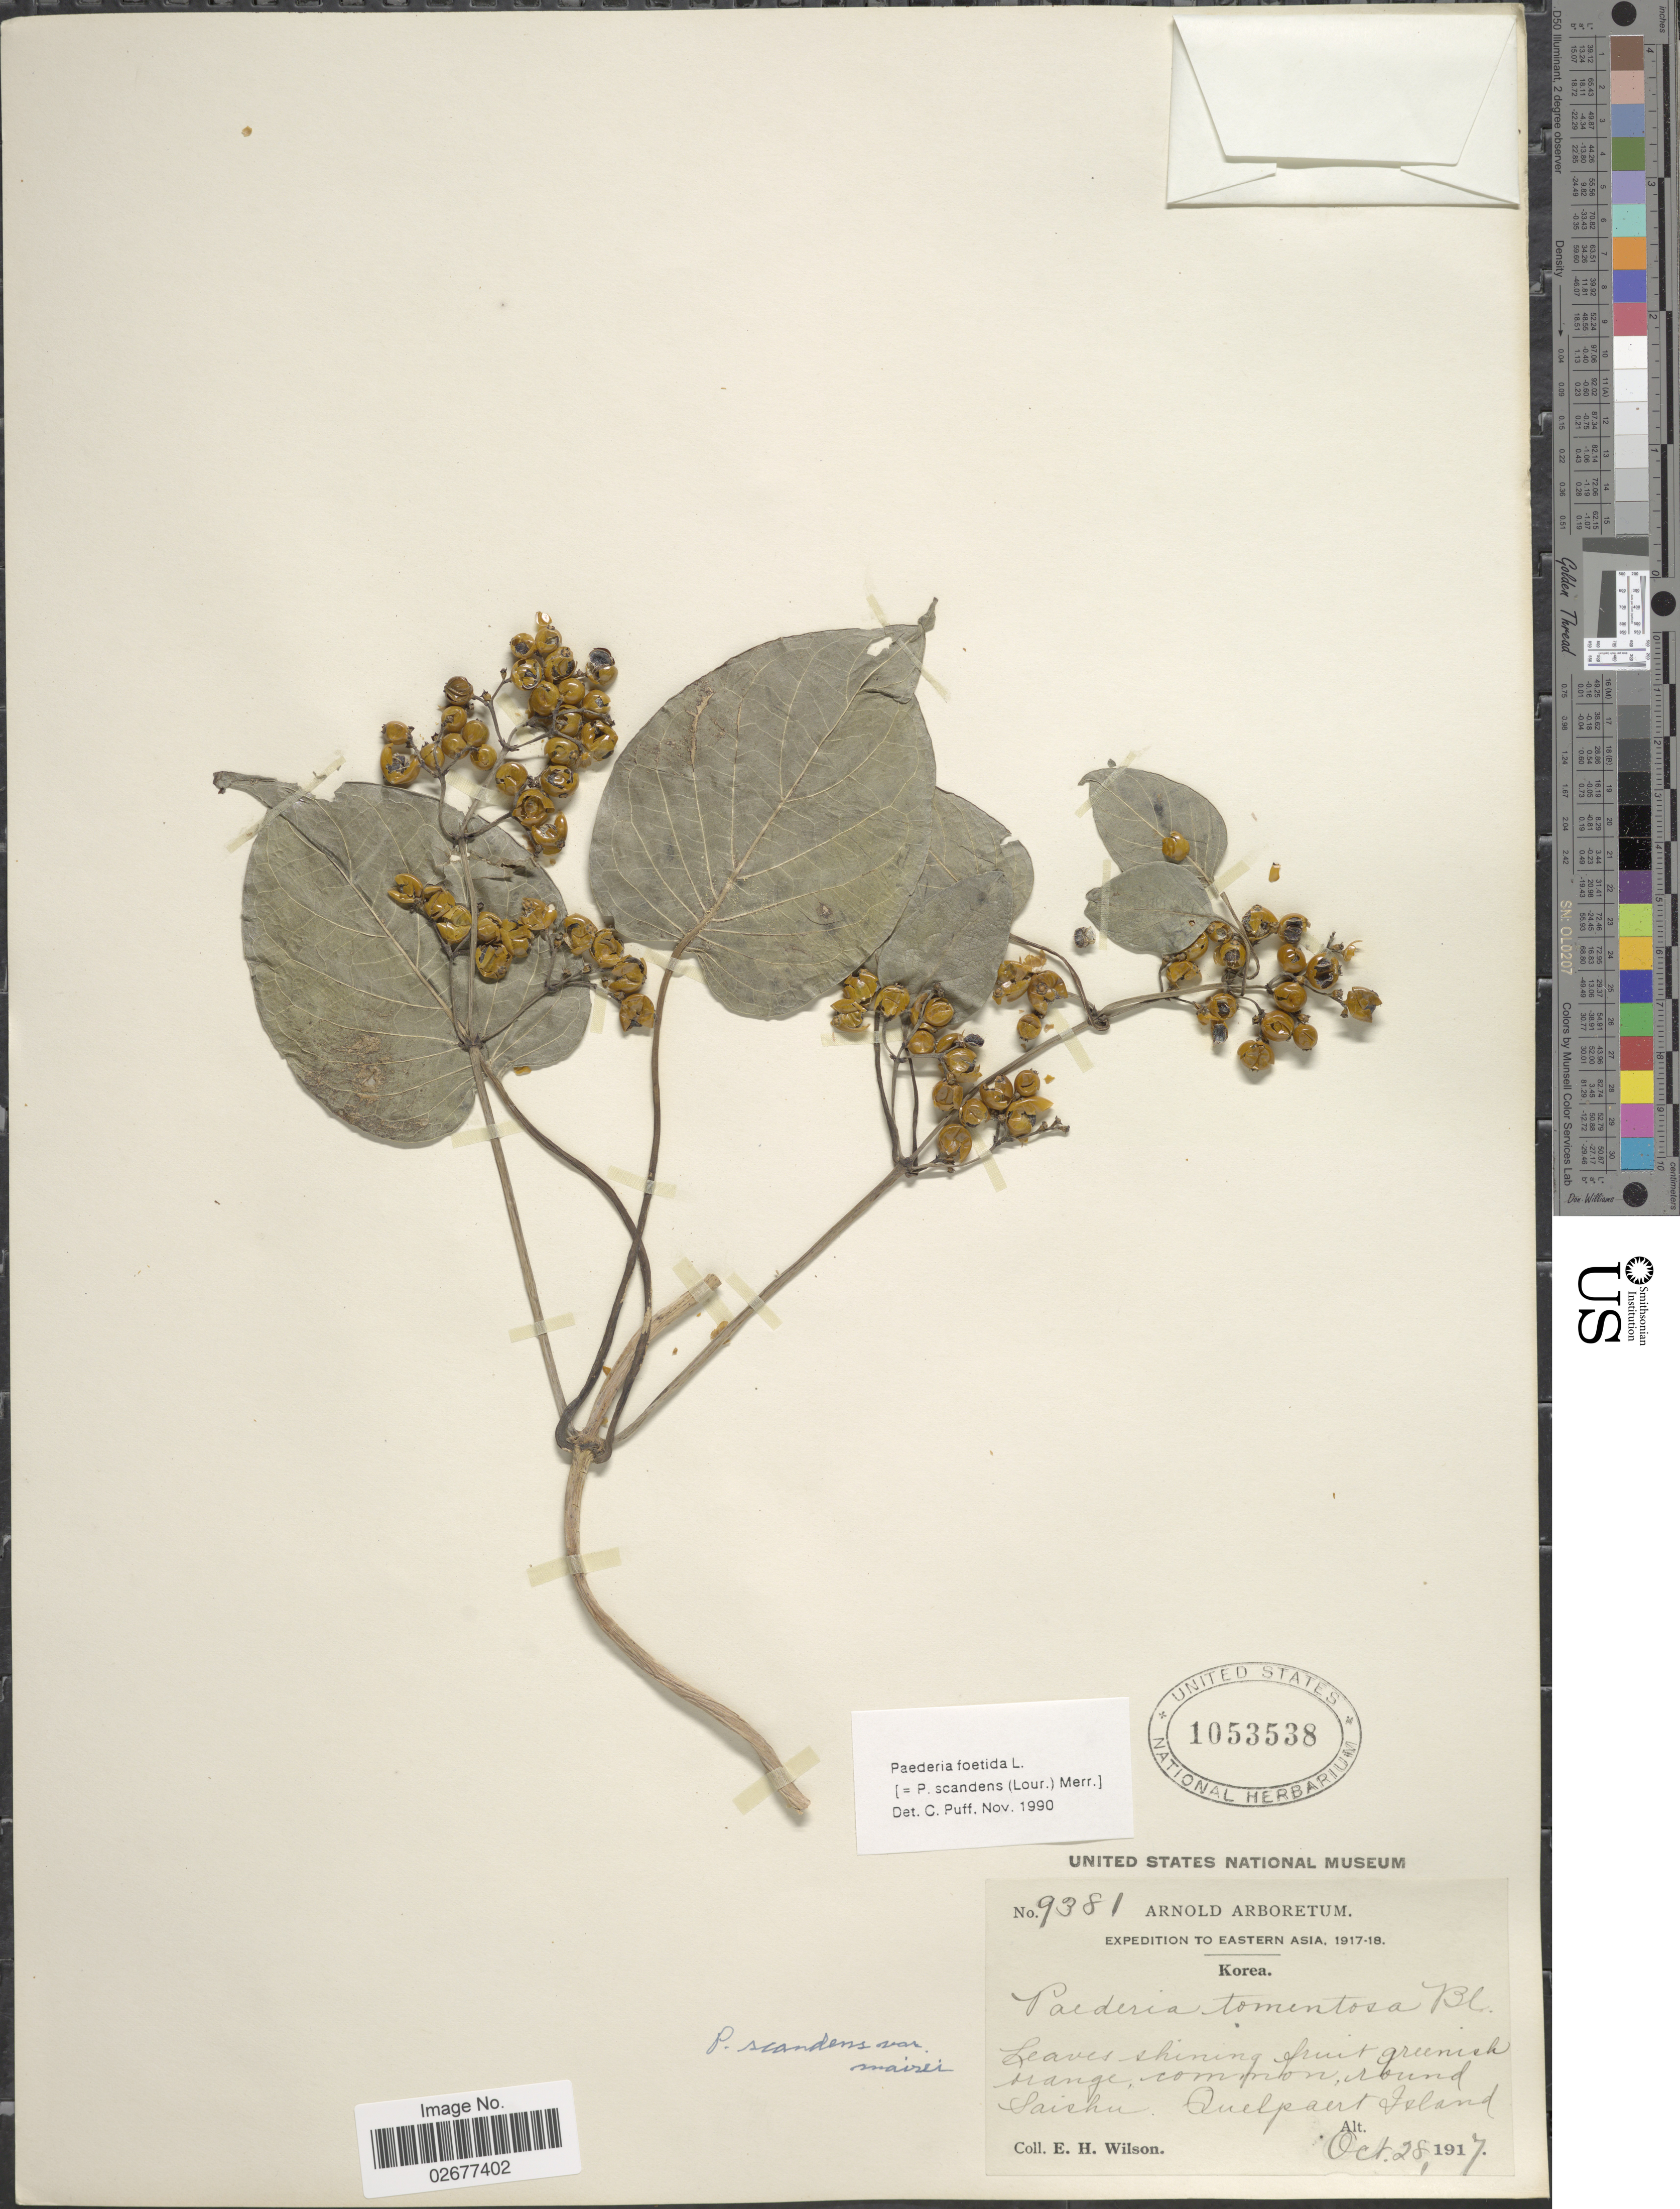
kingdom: Plantae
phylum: Tracheophyta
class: Magnoliopsida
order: Gentianales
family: Rubiaceae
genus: Paederia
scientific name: Paederia foetida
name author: L.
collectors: E. Wilson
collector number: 9381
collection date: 1917-10-28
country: South Korea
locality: Eastern Asia. Common round Saishu. Quelpaert Island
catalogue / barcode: US 1053538